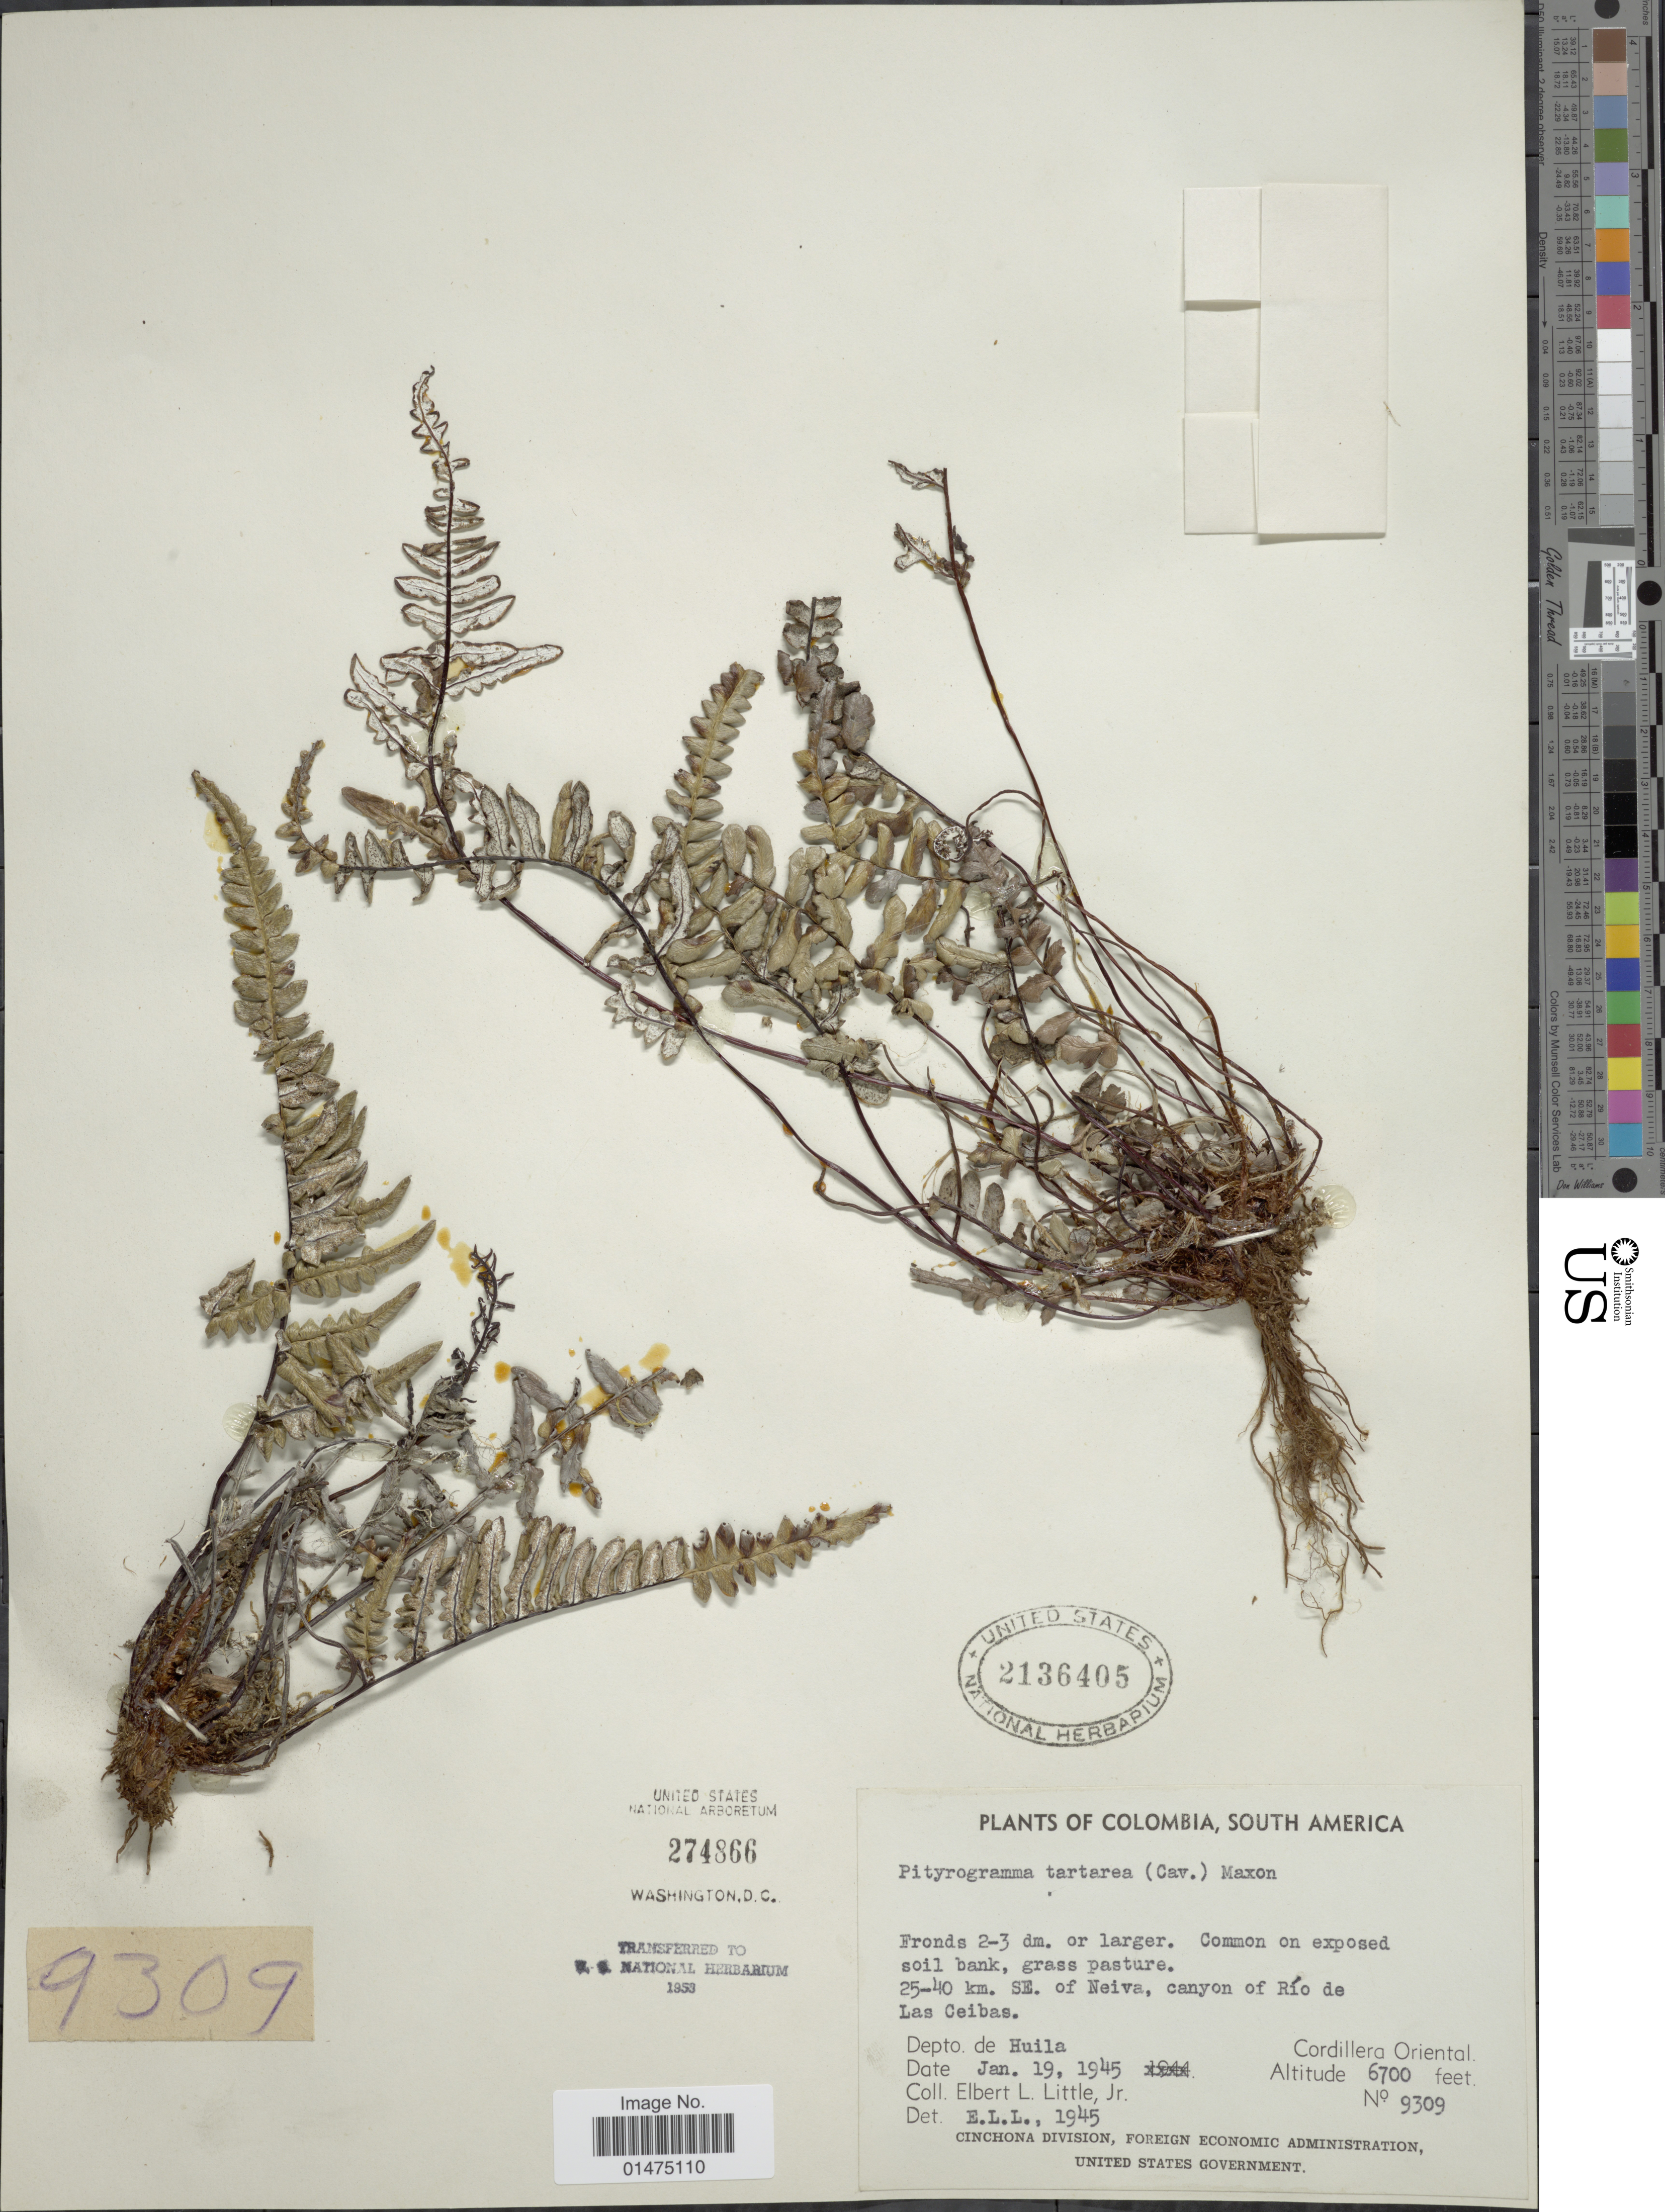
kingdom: Plantae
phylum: Tracheophyta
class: Polypodiopsida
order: Polypodiales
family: Pteridaceae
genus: Pityrogramma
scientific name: Pityrogramma tartarea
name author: (Cav.) Maxon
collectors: E. L. Little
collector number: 9309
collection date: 1945-01-19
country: Colombia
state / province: Huila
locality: Cordillera Oriental, 25-40 km. SE. of Neiva, canyon of Río de Las Ceibas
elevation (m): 2042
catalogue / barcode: US 2136405